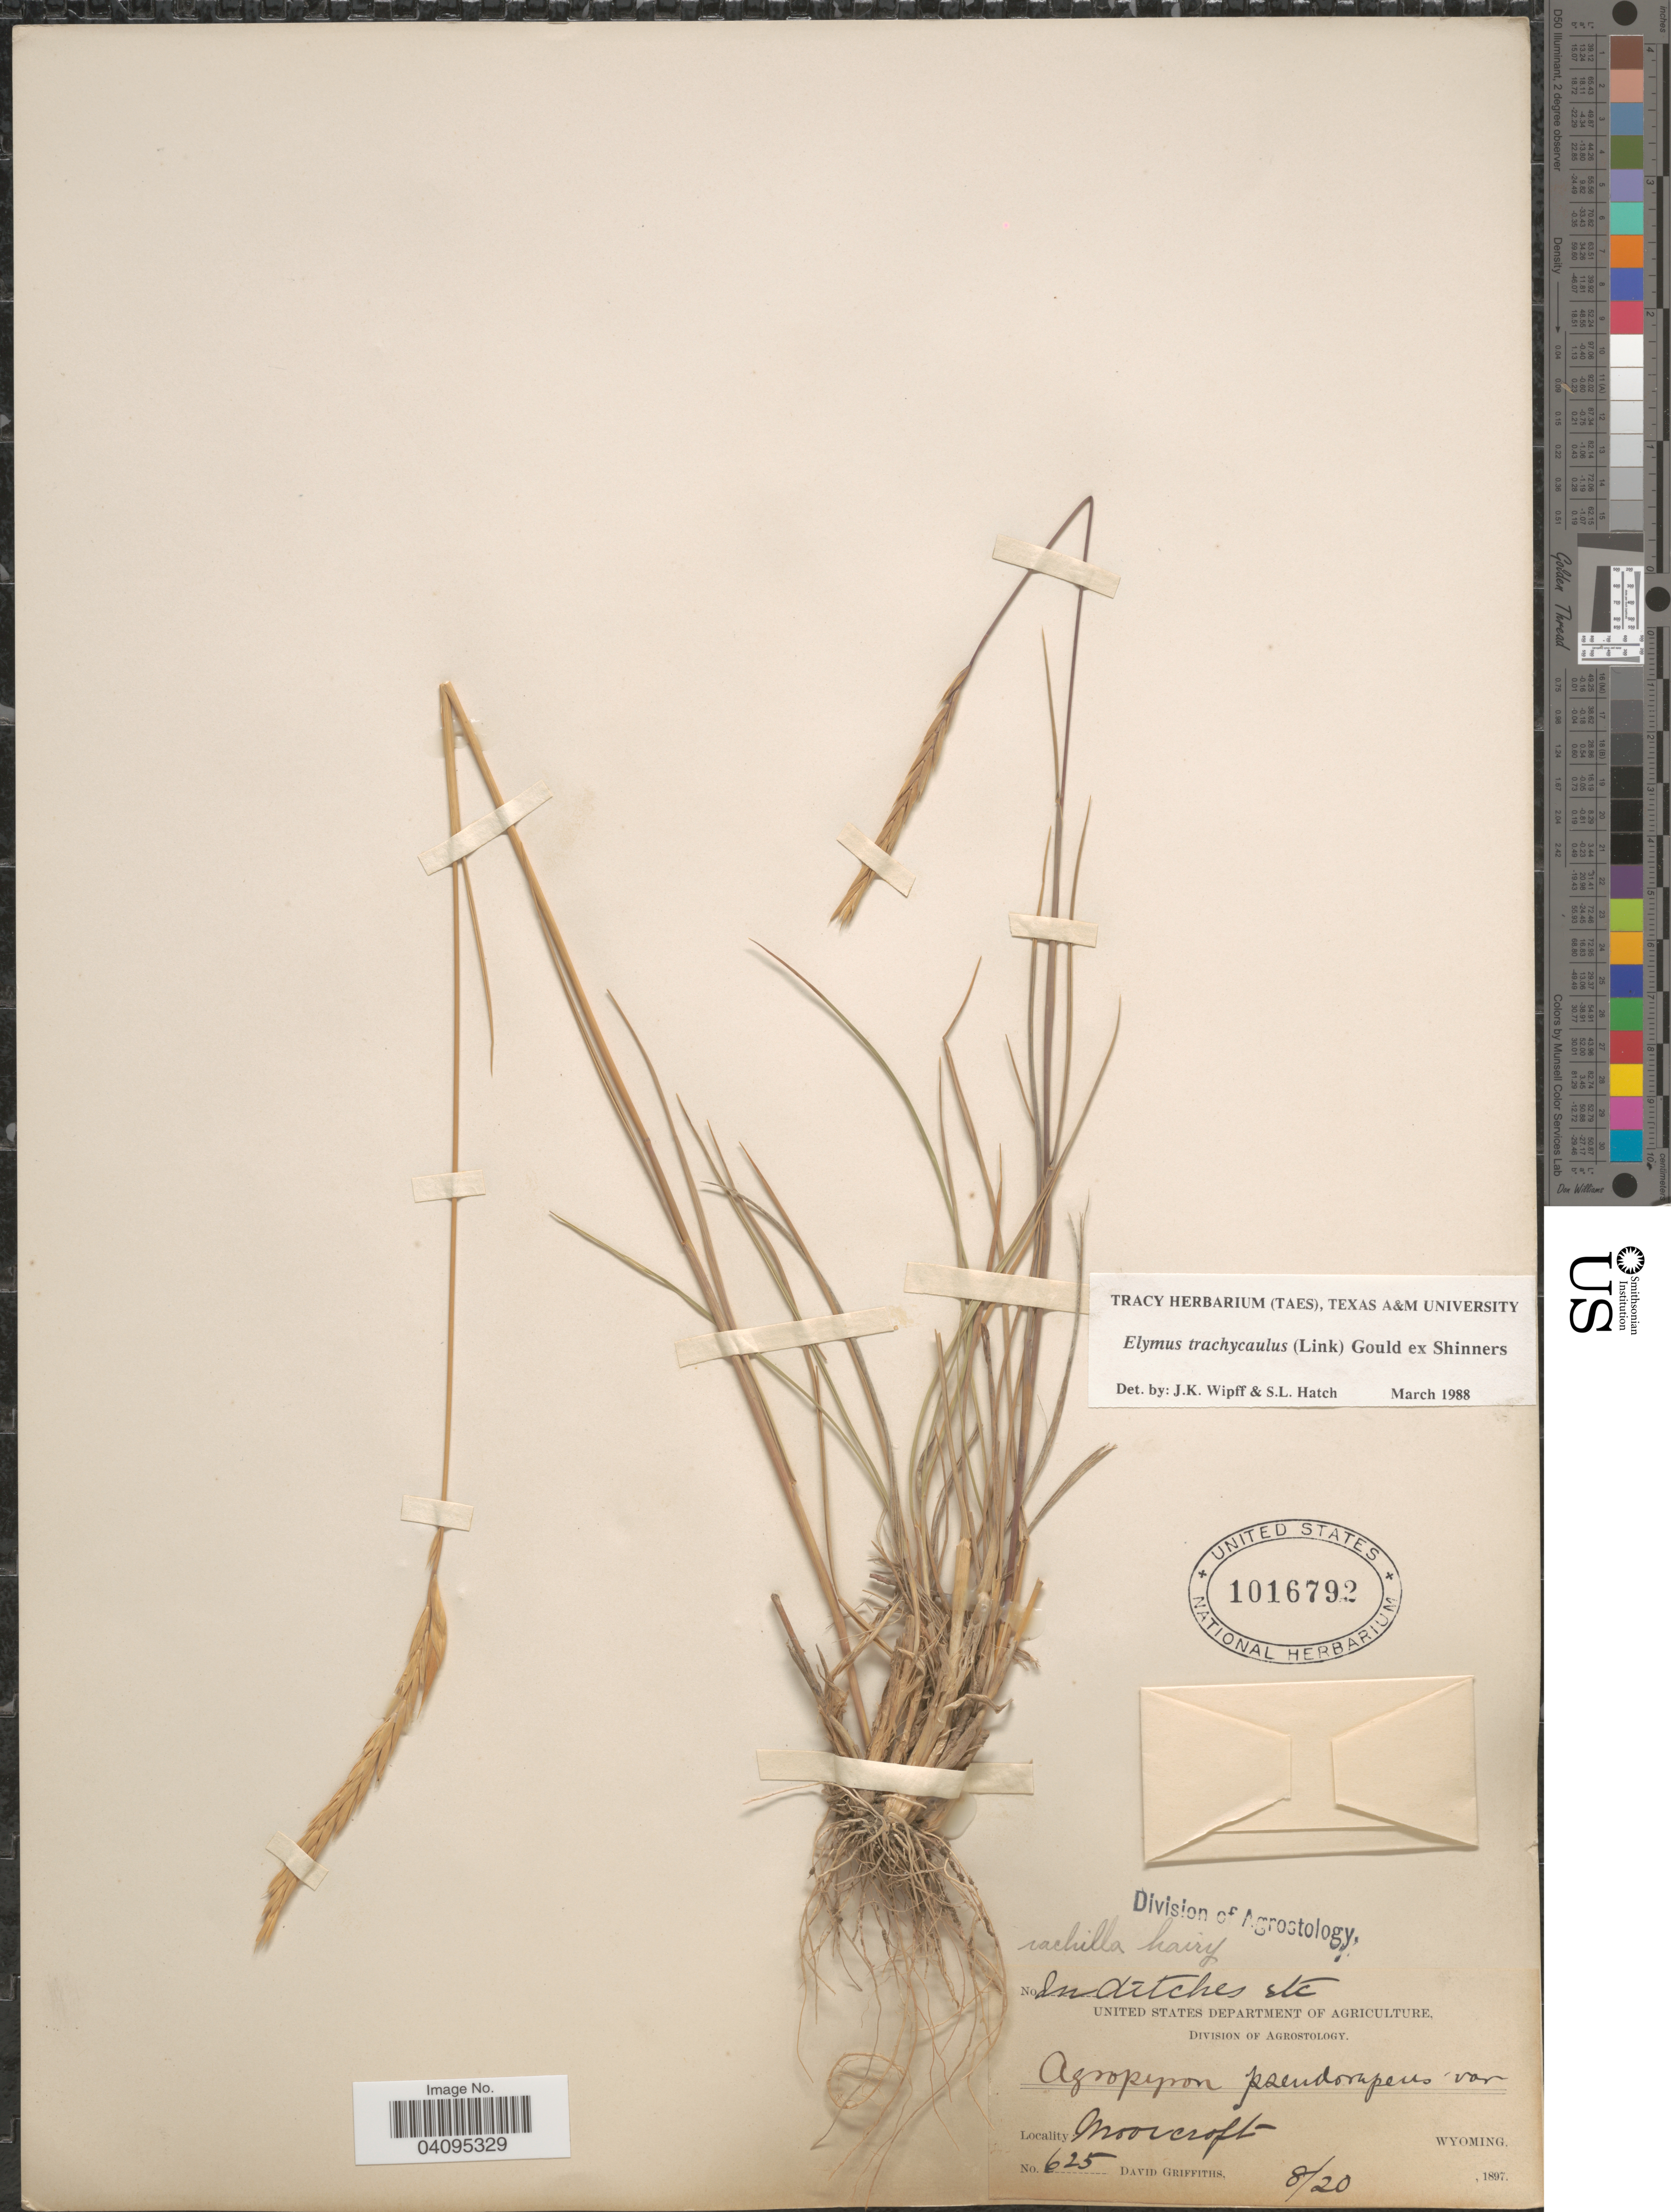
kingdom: Plantae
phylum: Tracheophyta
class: Liliopsida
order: Poales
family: Poaceae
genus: Elymus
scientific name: Elymus trachycaulus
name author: (Link) Gould ex Shinners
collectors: D. Griffiths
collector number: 625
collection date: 1897-08-20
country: United States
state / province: Wyoming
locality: In ditches etc. Moorcroft.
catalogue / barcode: US 1016792